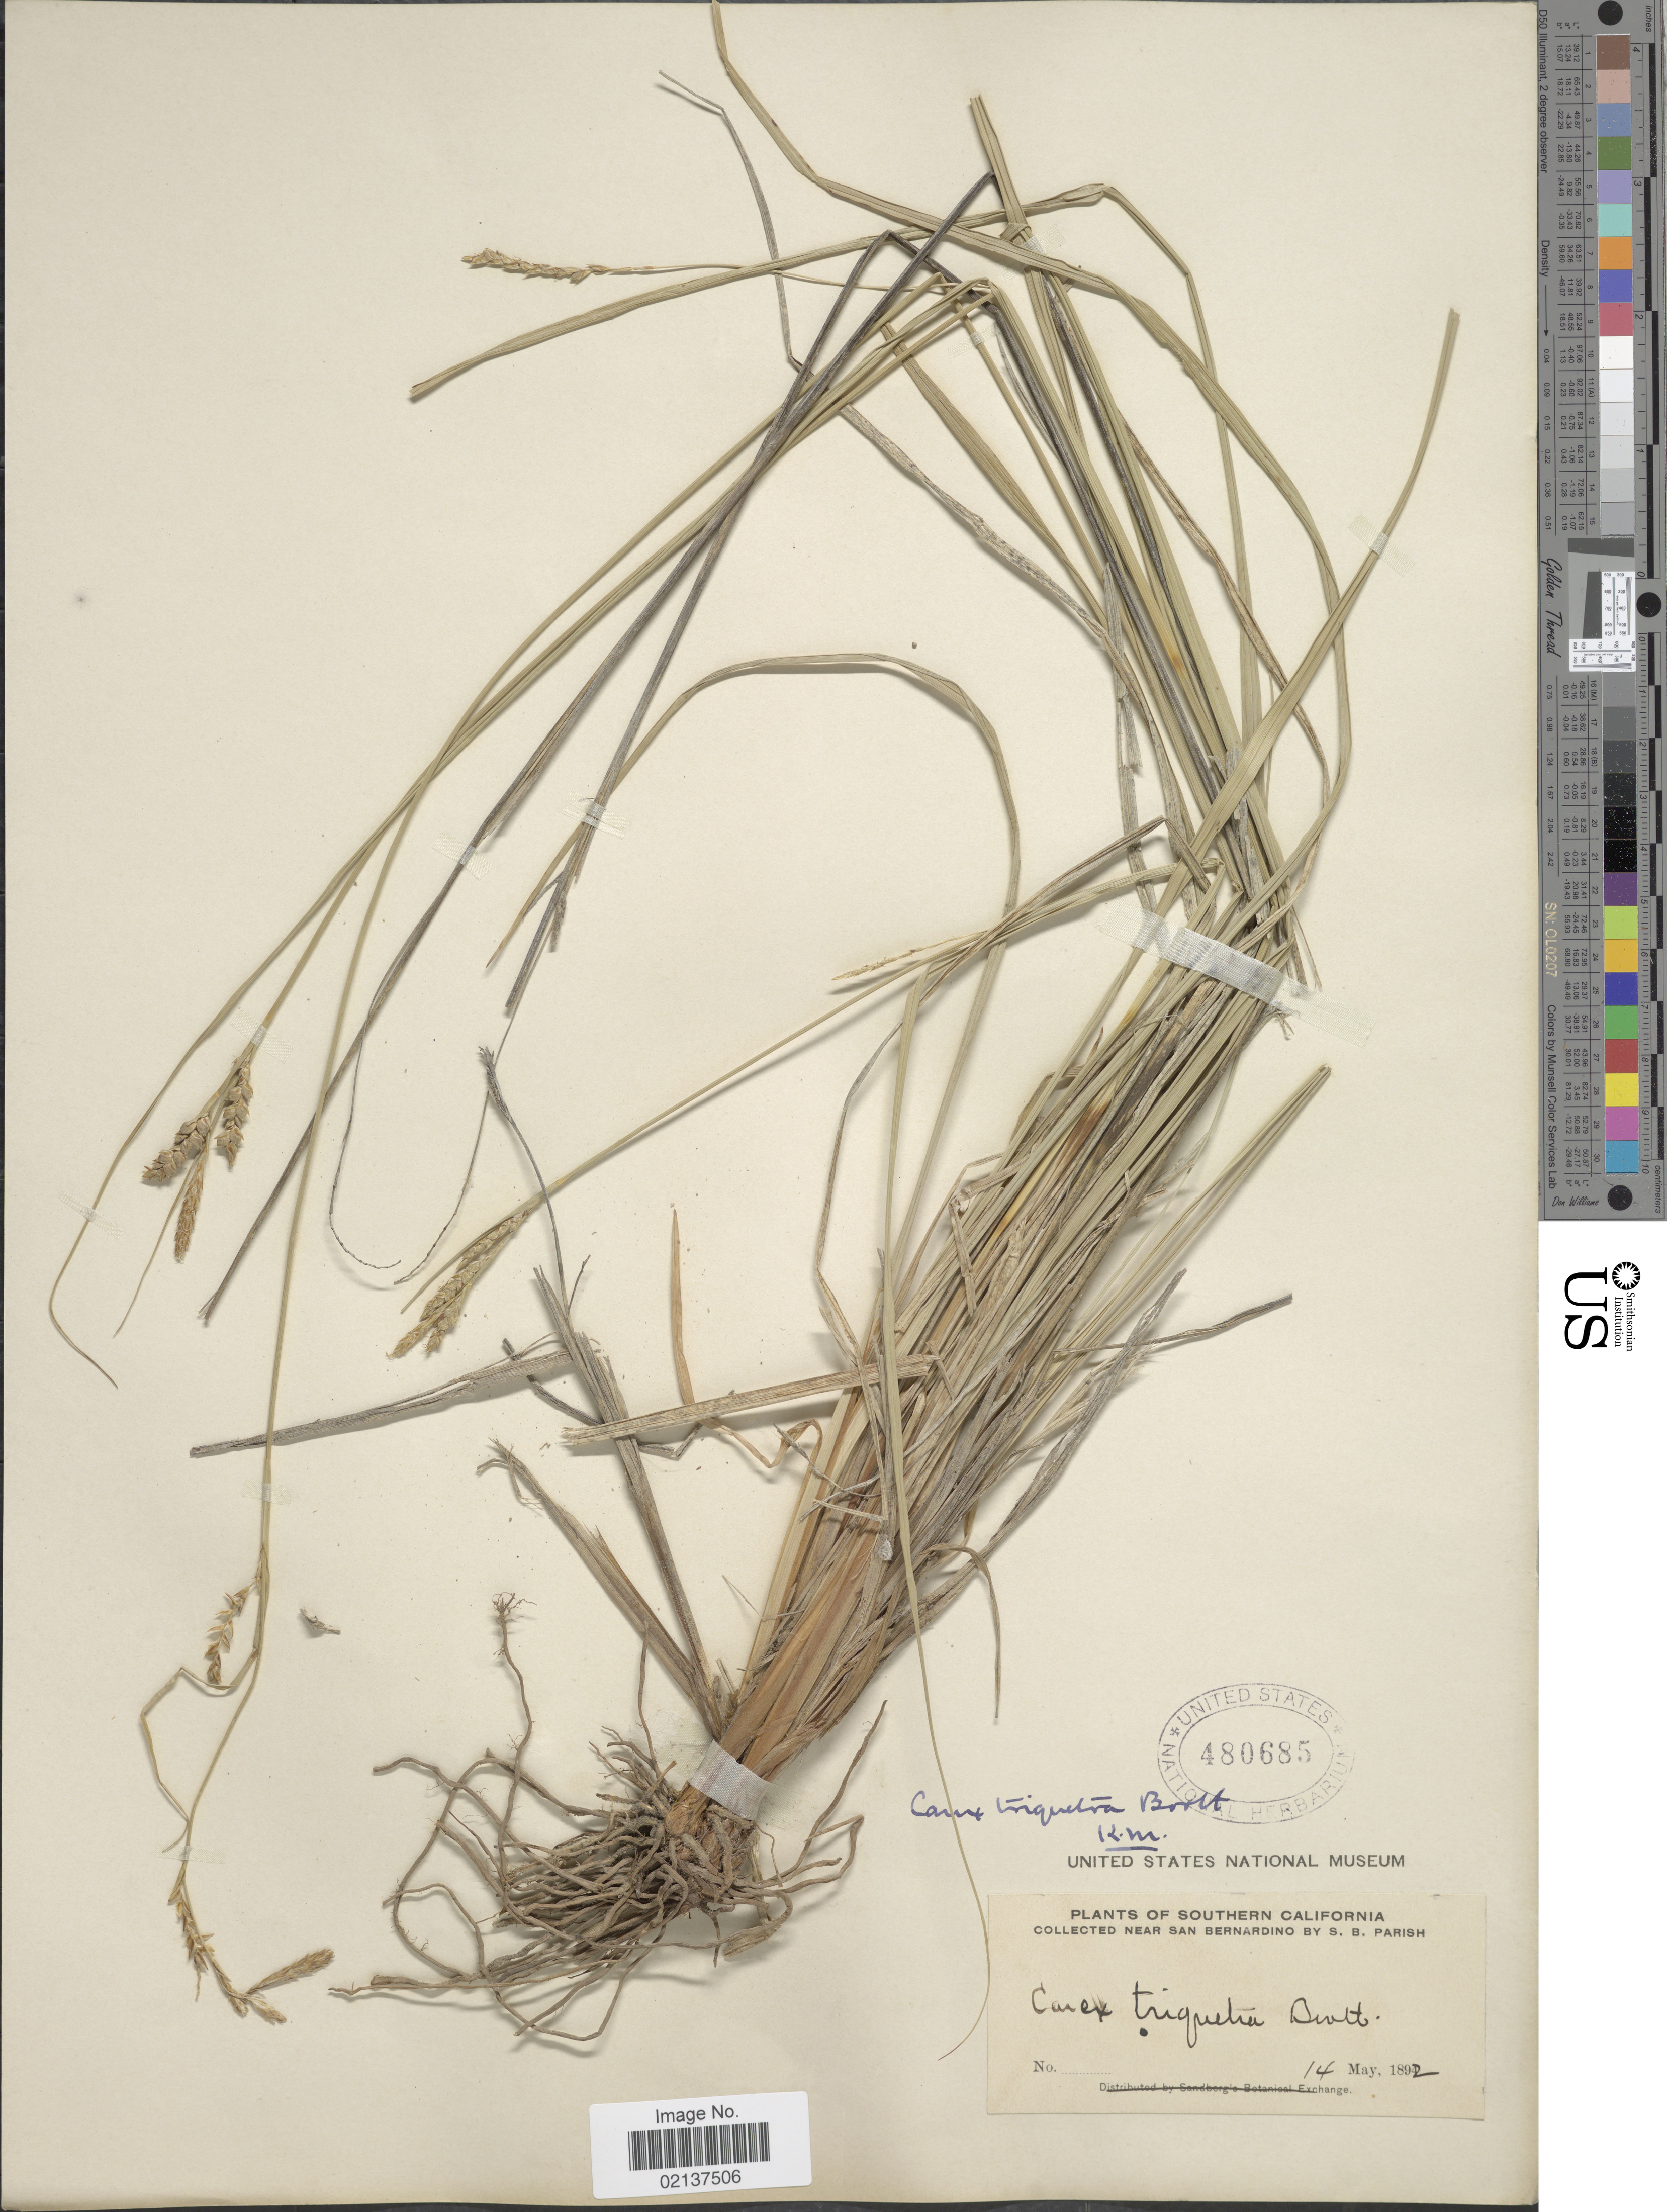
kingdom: Plantae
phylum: Tracheophyta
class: Liliopsida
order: Poales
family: Cyperaceae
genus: Carex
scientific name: Carex triquetra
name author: Boott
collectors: S. B. Parish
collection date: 1892-05-14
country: United States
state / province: California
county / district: San Bernardino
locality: Southern California, near San Bernardino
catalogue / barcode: US 480685